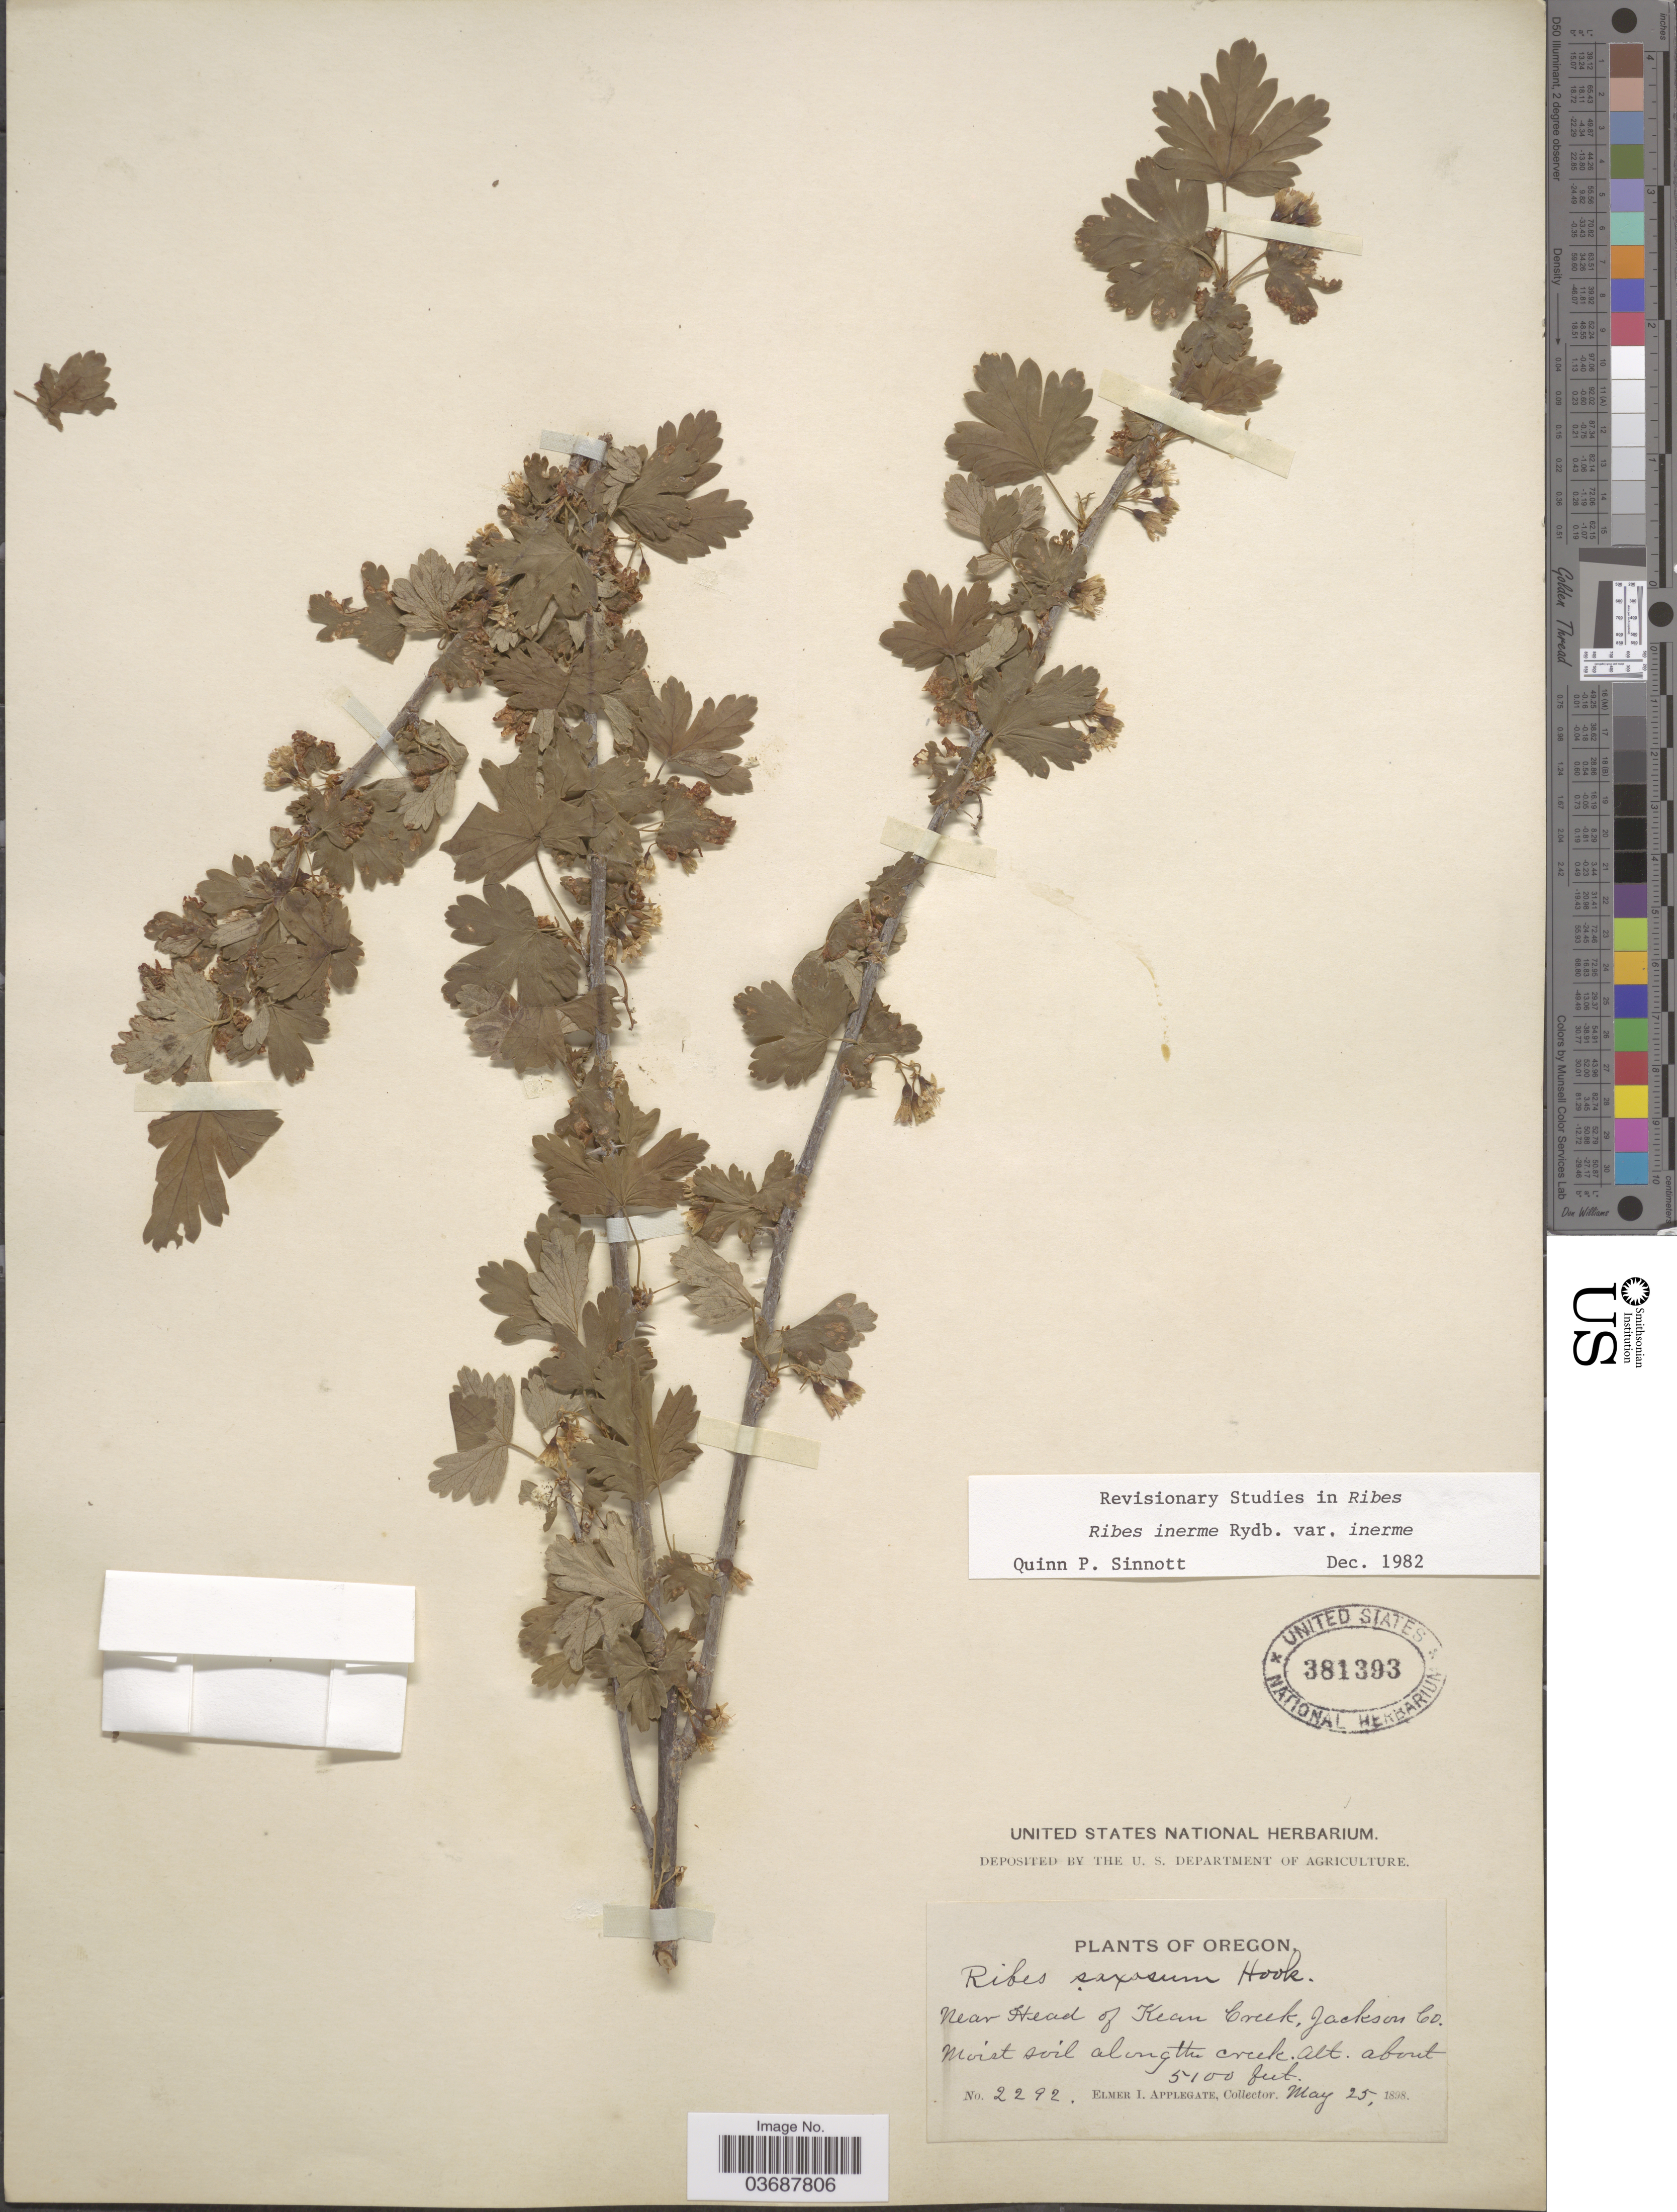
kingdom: Plantae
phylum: Tracheophyta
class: Magnoliopsida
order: Saxifragales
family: Grossulariaceae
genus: Ribes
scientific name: Ribes inerme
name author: Rydb.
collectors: E. I. Applegate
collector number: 2292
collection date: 1898-05-25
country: United States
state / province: Oregon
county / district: Jackson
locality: Near Head of Kean Creek, Jackson Co.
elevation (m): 1554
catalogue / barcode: US 381393